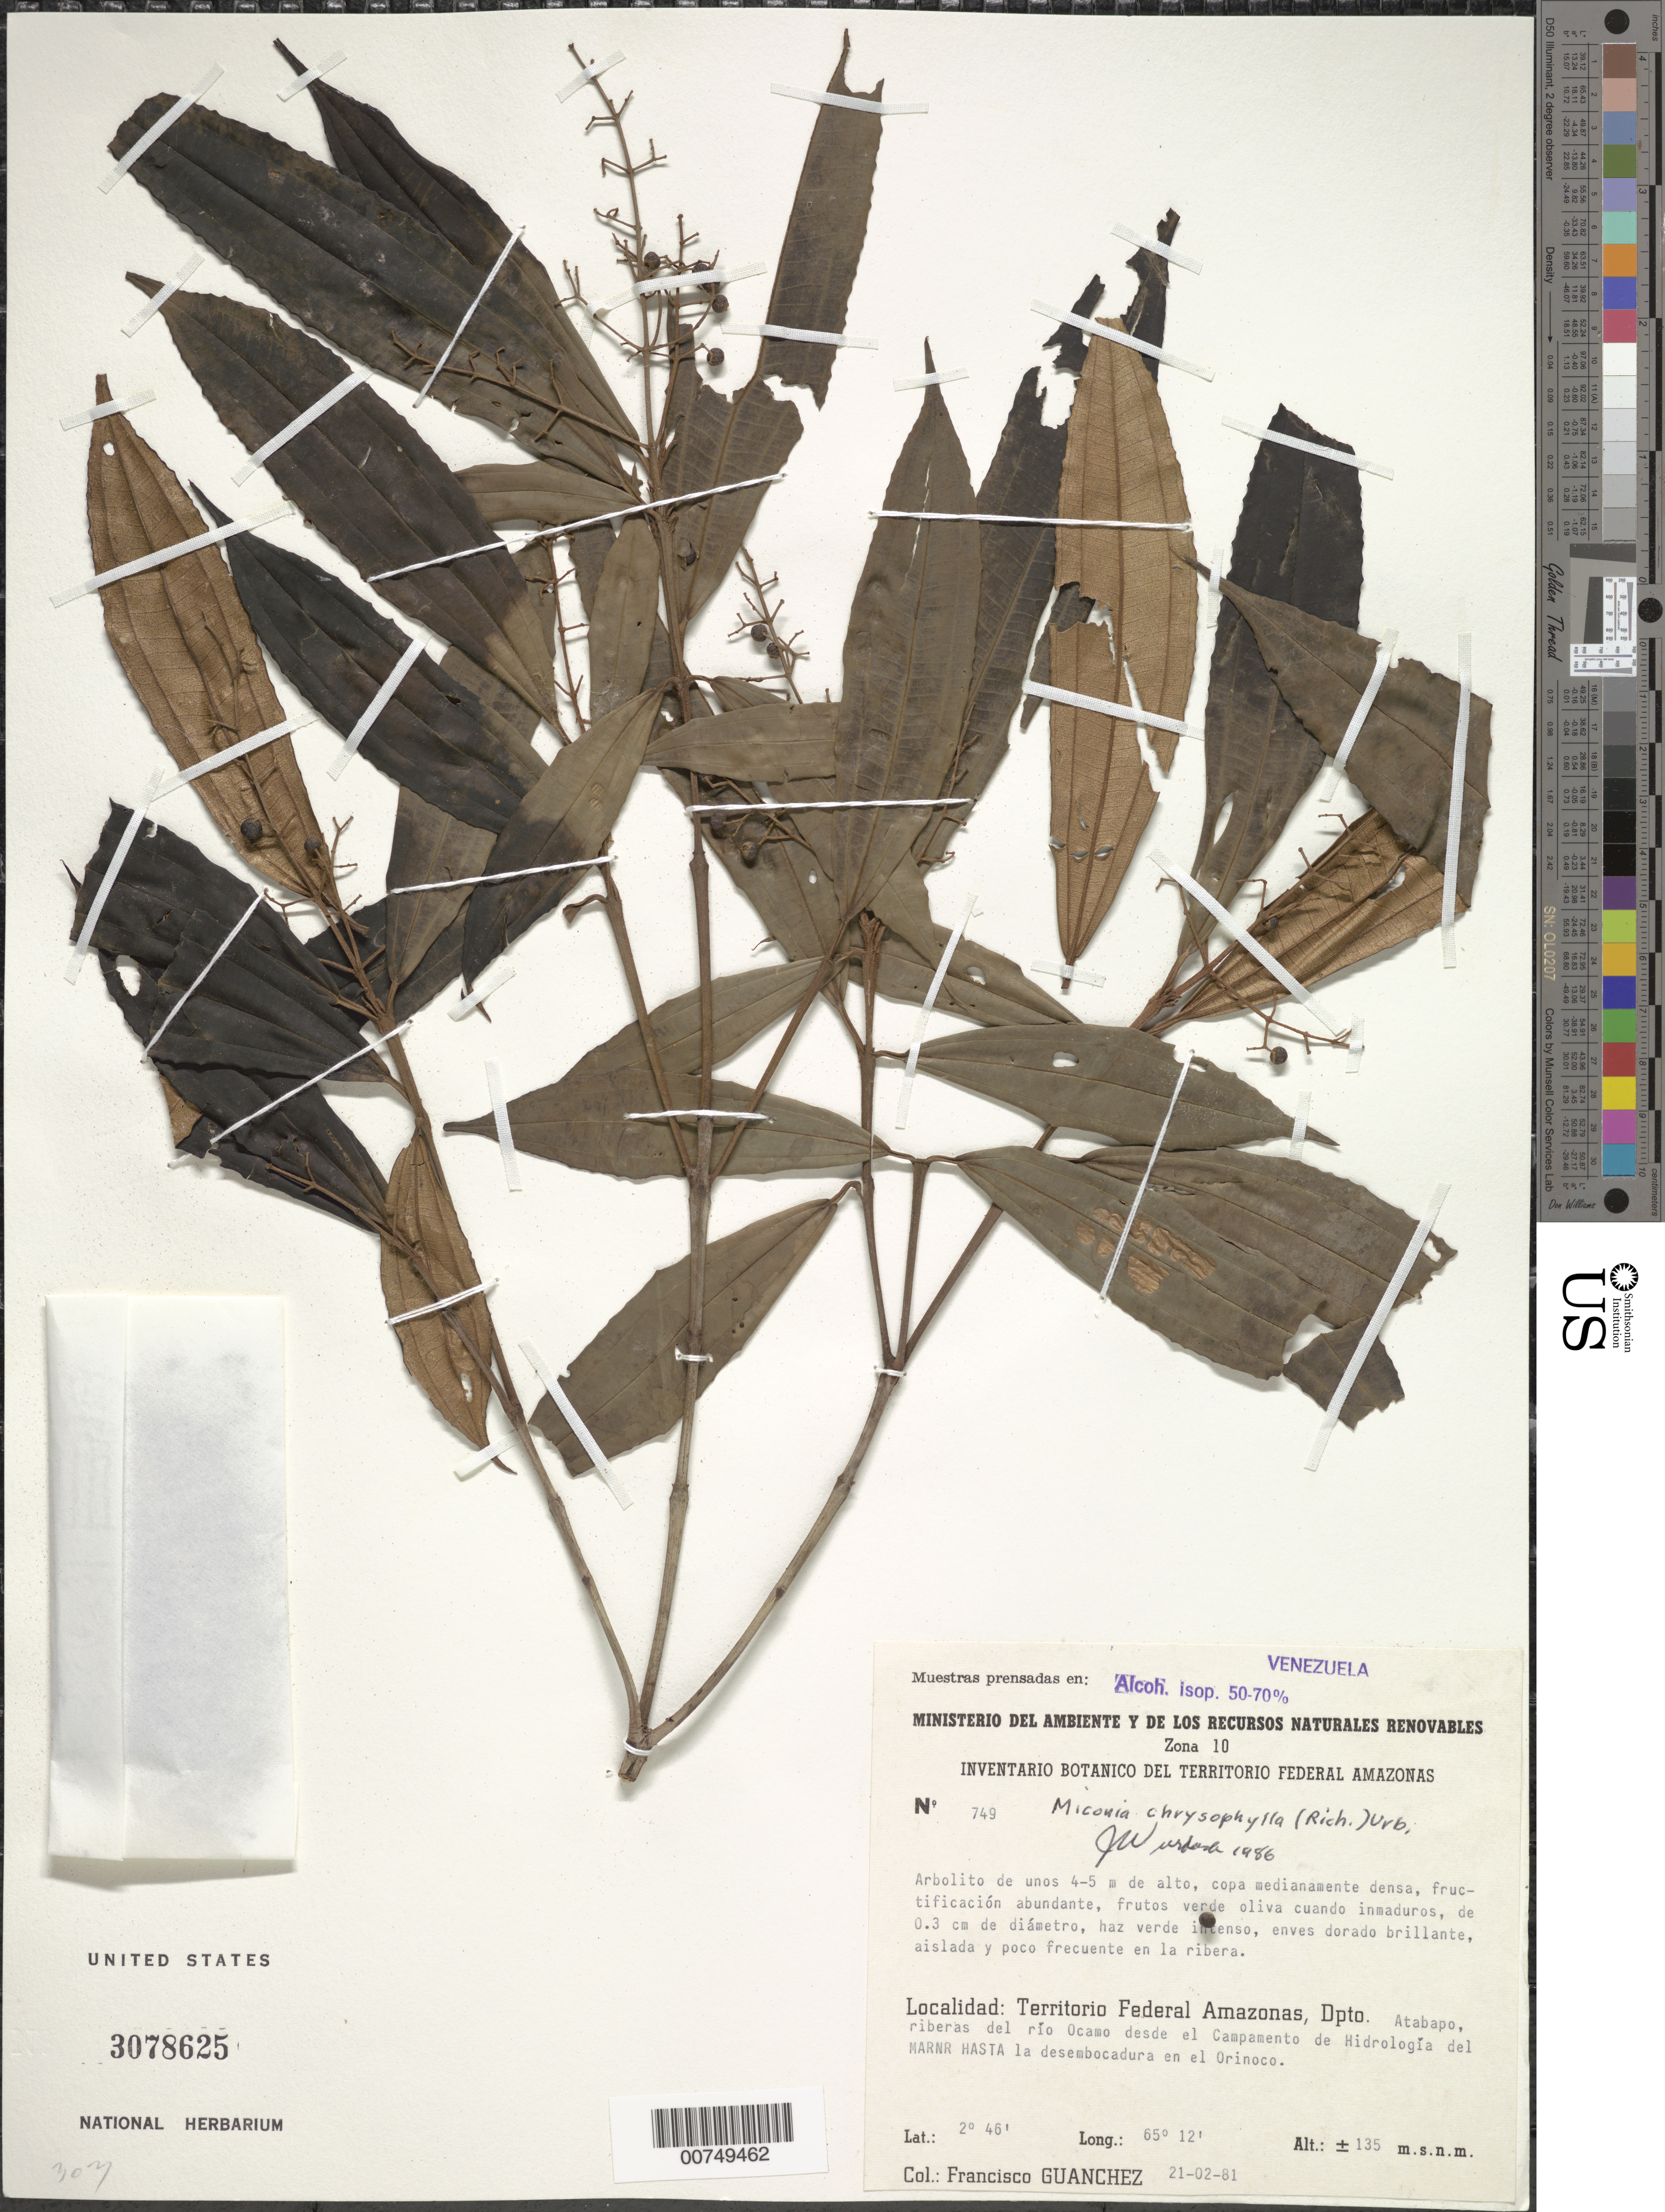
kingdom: Plantae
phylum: Tracheophyta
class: Magnoliopsida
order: Myrtales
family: Melastomataceae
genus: Miconia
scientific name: Miconia chrysophylla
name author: (Rich.) Urb.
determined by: Wurdack, John J., (US), US (UNITED STATES)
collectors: F. Guánchez M.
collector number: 749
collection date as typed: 21-Feb-81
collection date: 1981-02-21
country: Venezuela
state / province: Amazonas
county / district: Atabapo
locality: Río Ocamo desde el Campamento de Hidrologia del MARNR HASTA la desembocadura en el Orinoco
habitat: Ribera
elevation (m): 135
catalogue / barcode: US 3078625